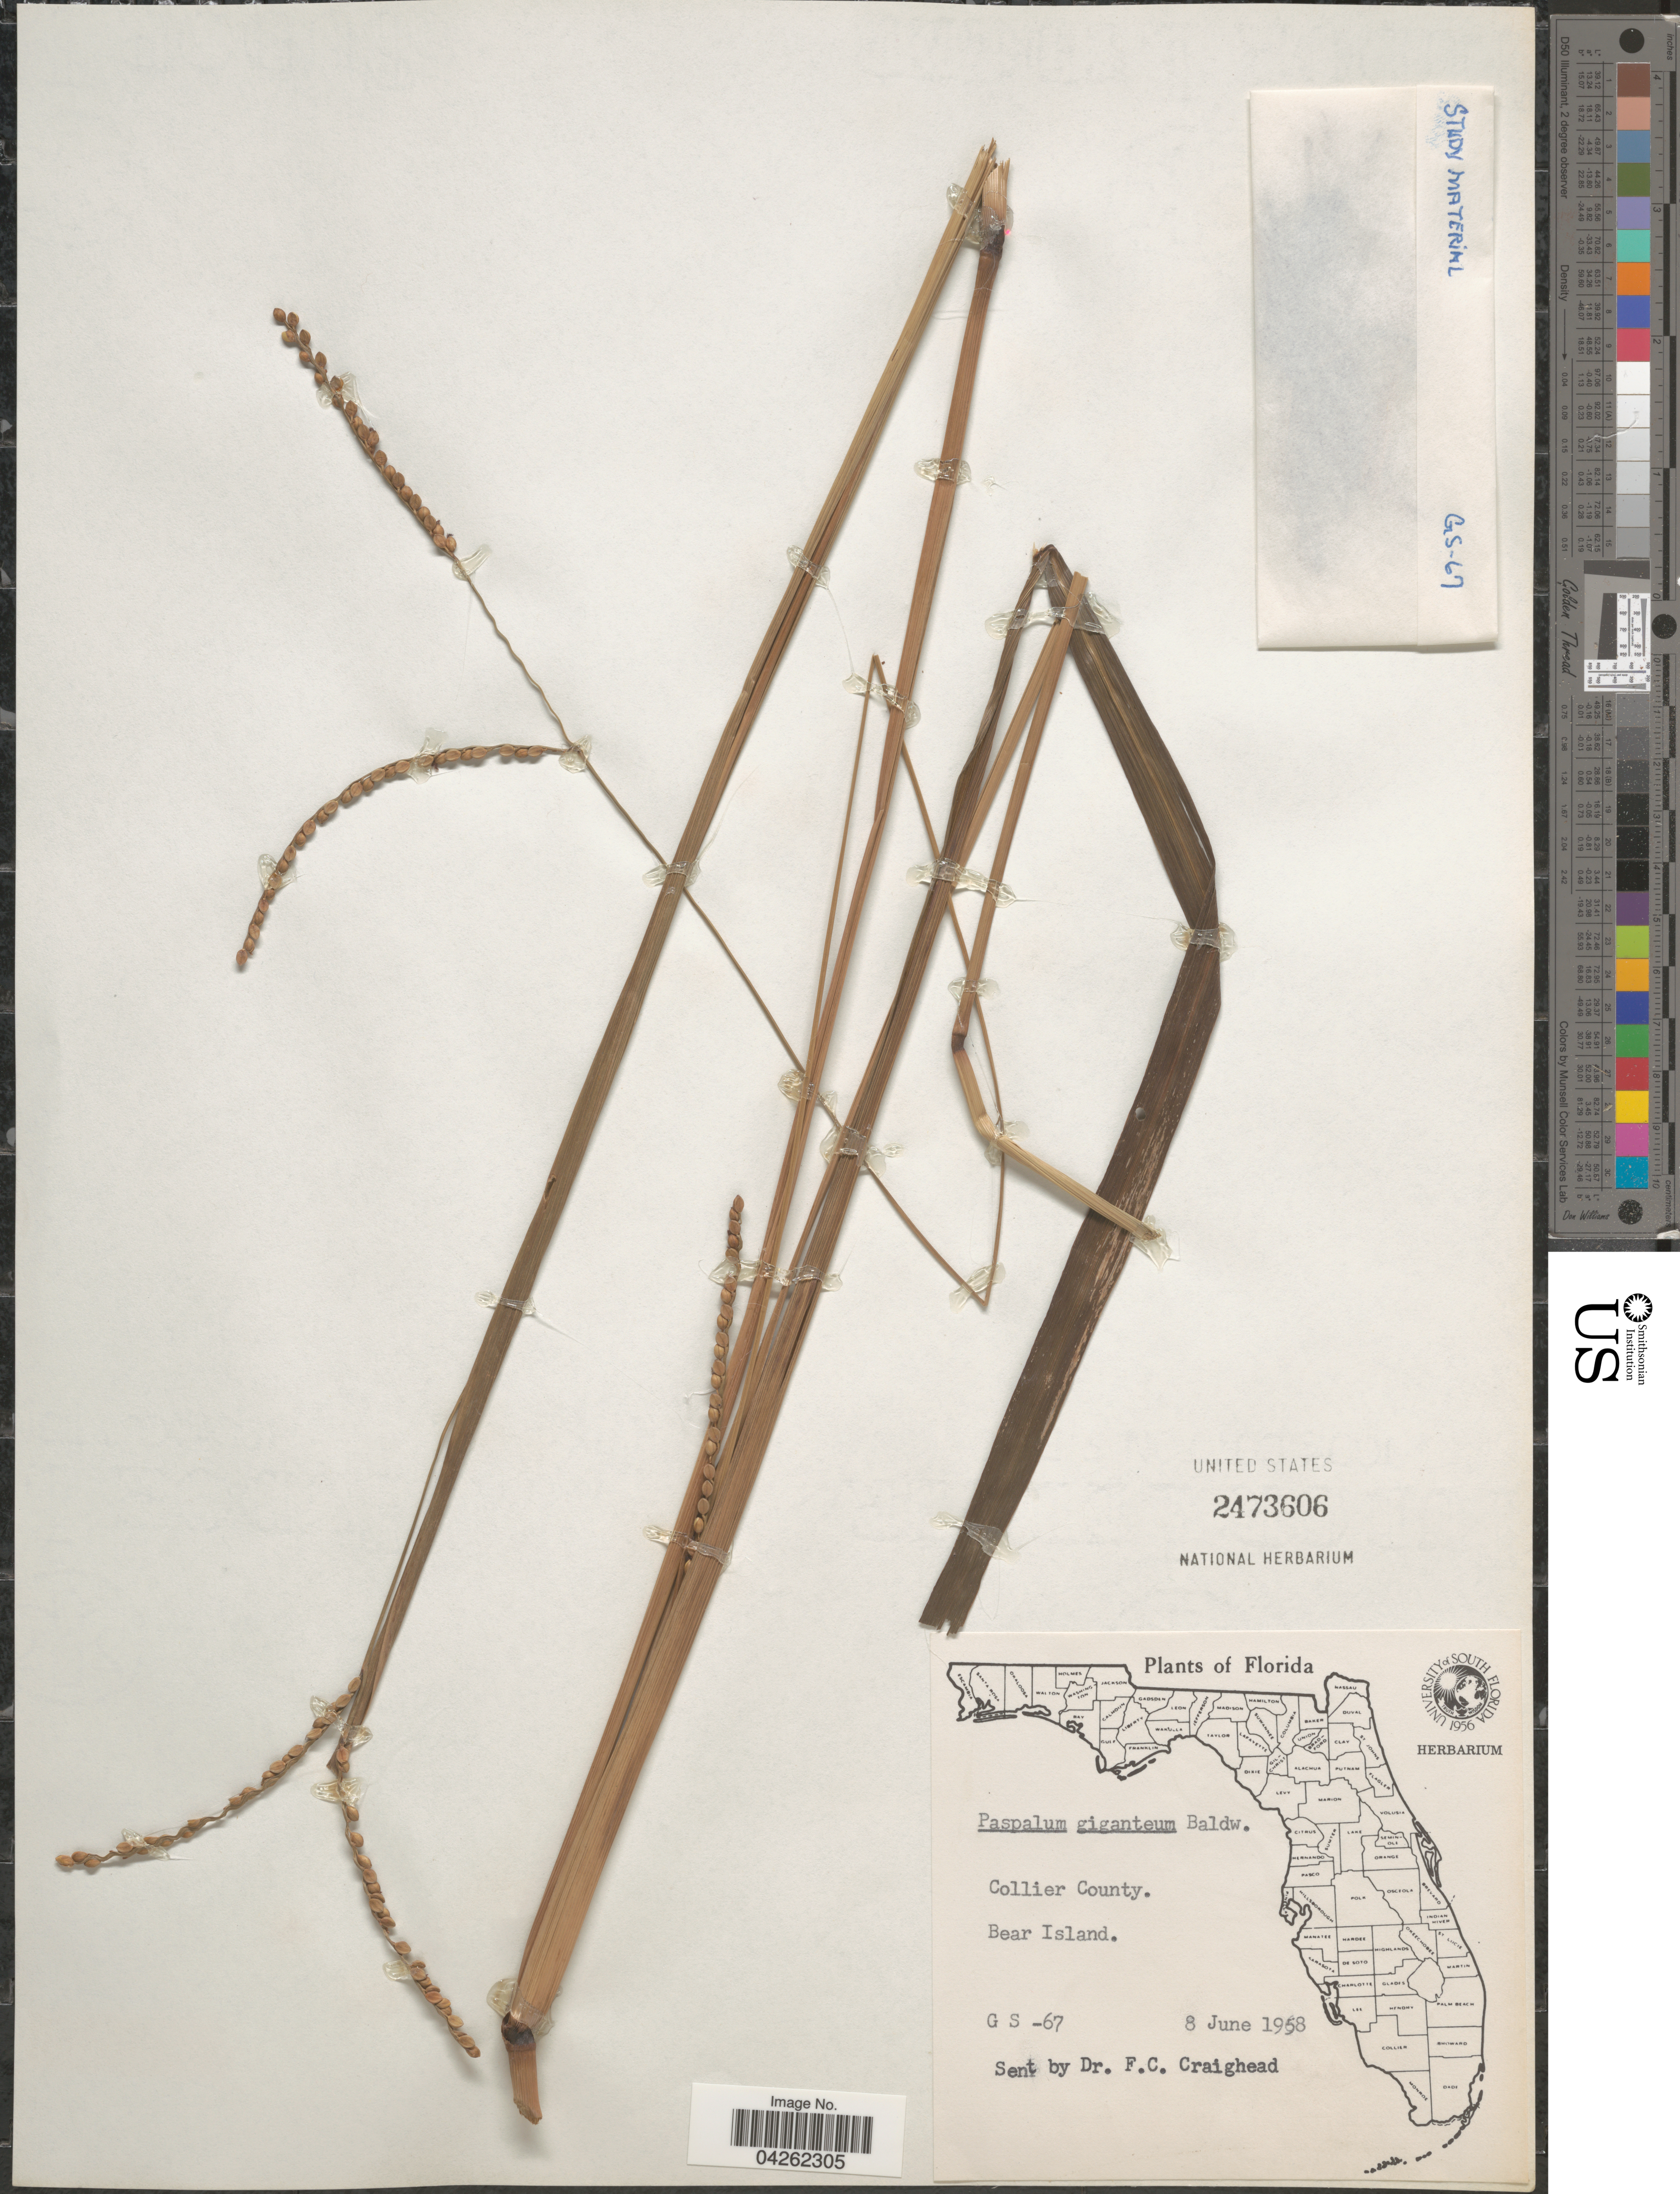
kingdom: Plantae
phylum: Tracheophyta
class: Liliopsida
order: Poales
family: Poaceae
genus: Paspalum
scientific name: Paspalum giganteum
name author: Baldwin ex Vasey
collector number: GS-67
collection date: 1958-06-08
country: United States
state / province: Florida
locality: Collier County. Bear Island.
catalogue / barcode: US 2473606